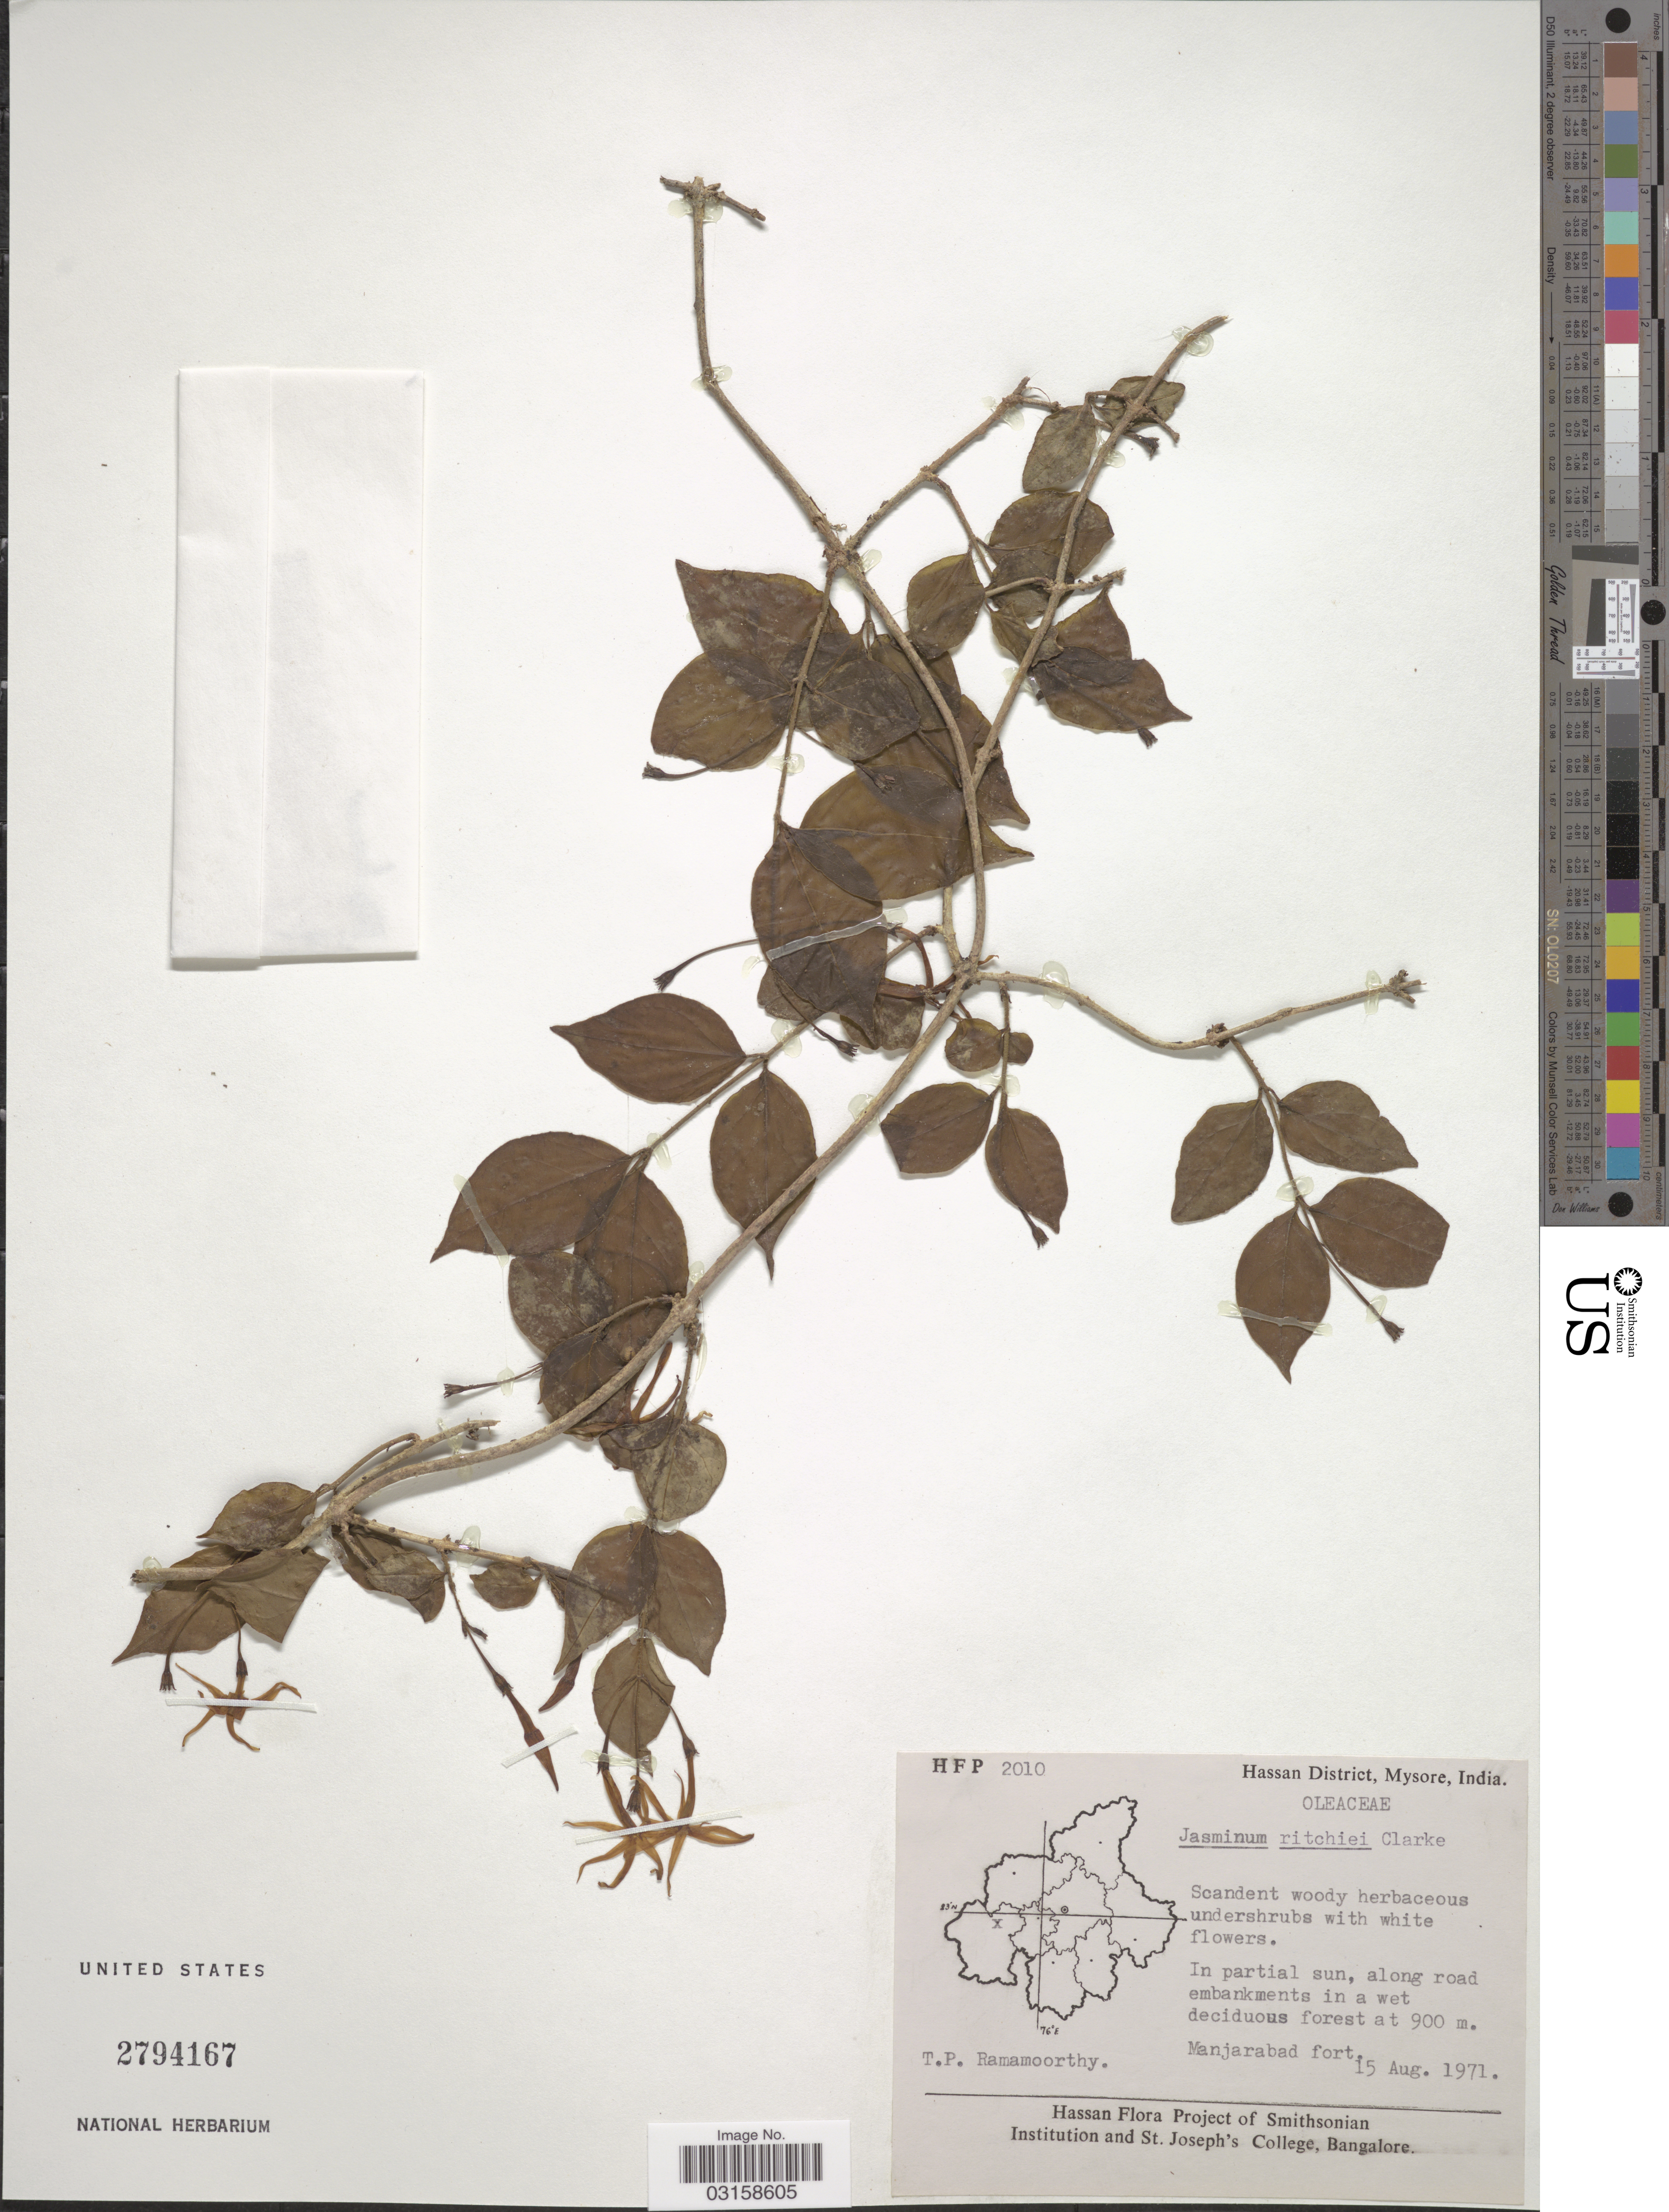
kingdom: Plantae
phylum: Tracheophyta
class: Magnoliopsida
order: Lamiales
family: Oleaceae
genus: Jasminum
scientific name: Jasminum ritchiei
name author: C.B. Clarke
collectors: T. P. Ramamoorthy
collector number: HFP 2010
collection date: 1971-08-15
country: India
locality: Hassan District, Mysore. Manjarabad fort.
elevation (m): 900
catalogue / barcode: US 2794167